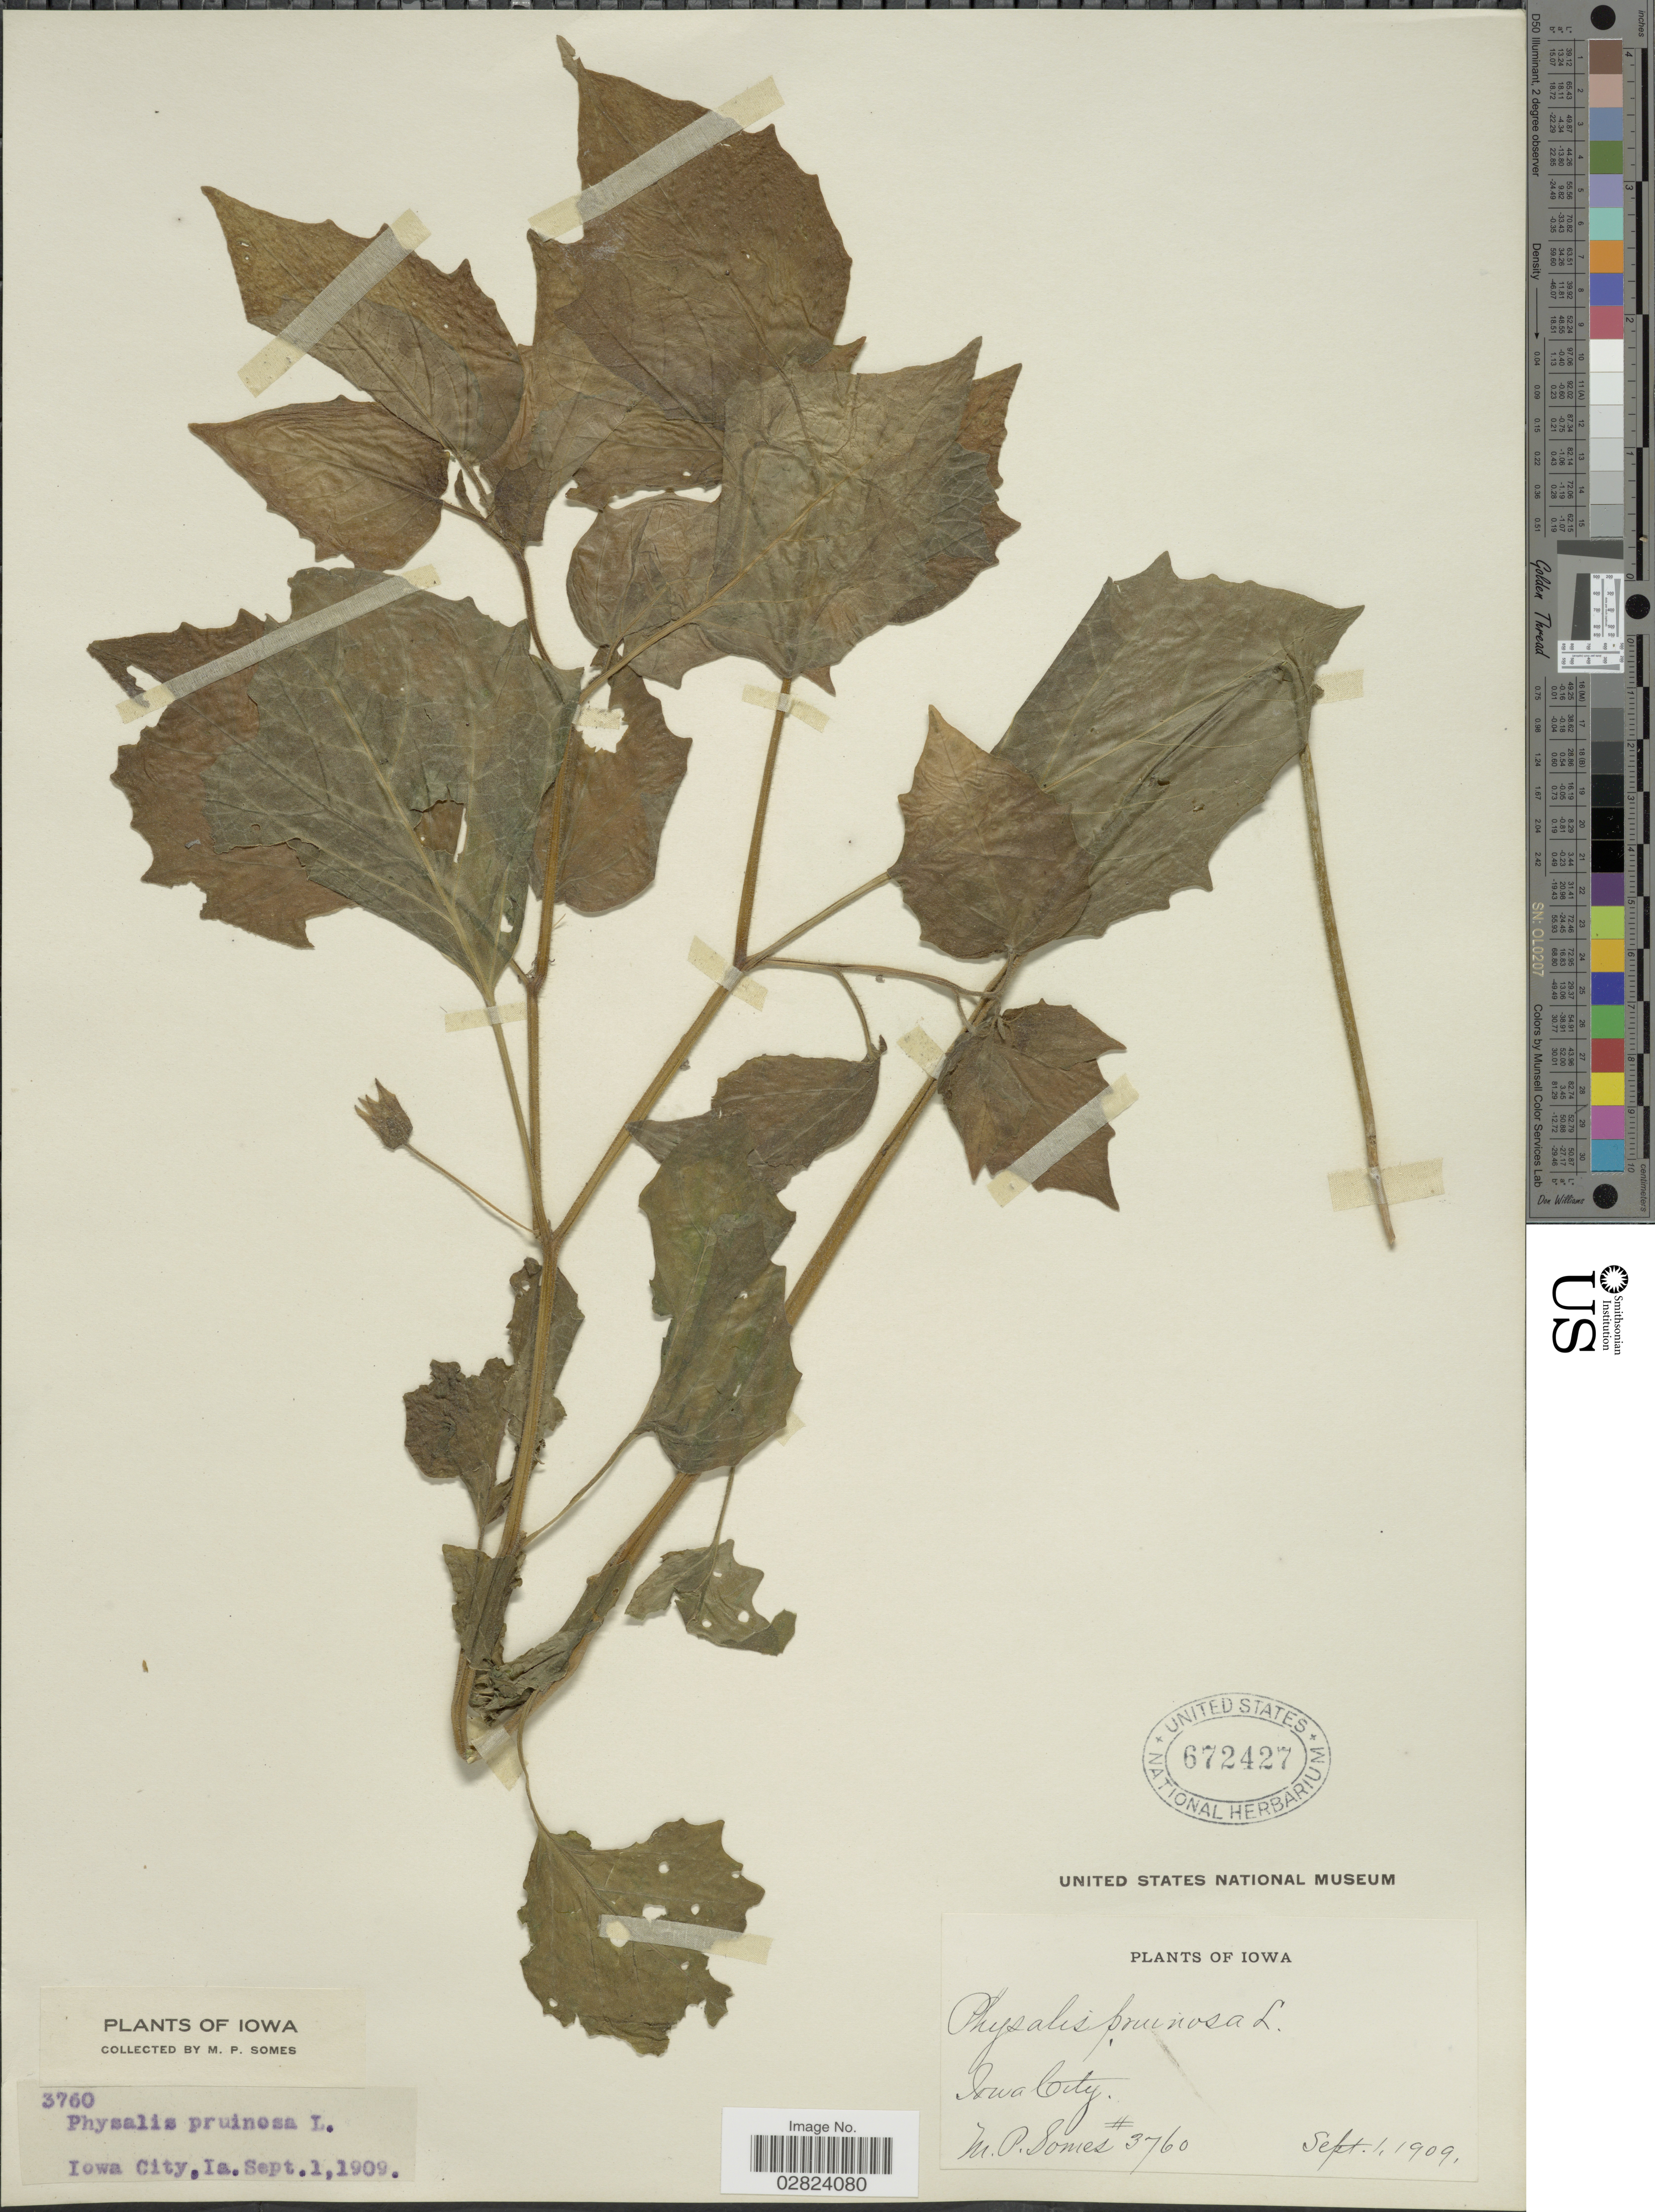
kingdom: Plantae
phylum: Tracheophyta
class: Magnoliopsida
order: Solanales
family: Solanaceae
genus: Physalis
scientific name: Physalis pruinosa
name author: L.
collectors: M. Somes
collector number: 3760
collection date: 1909-09-01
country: United States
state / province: Iowa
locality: Iowa City.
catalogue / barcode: US 672427